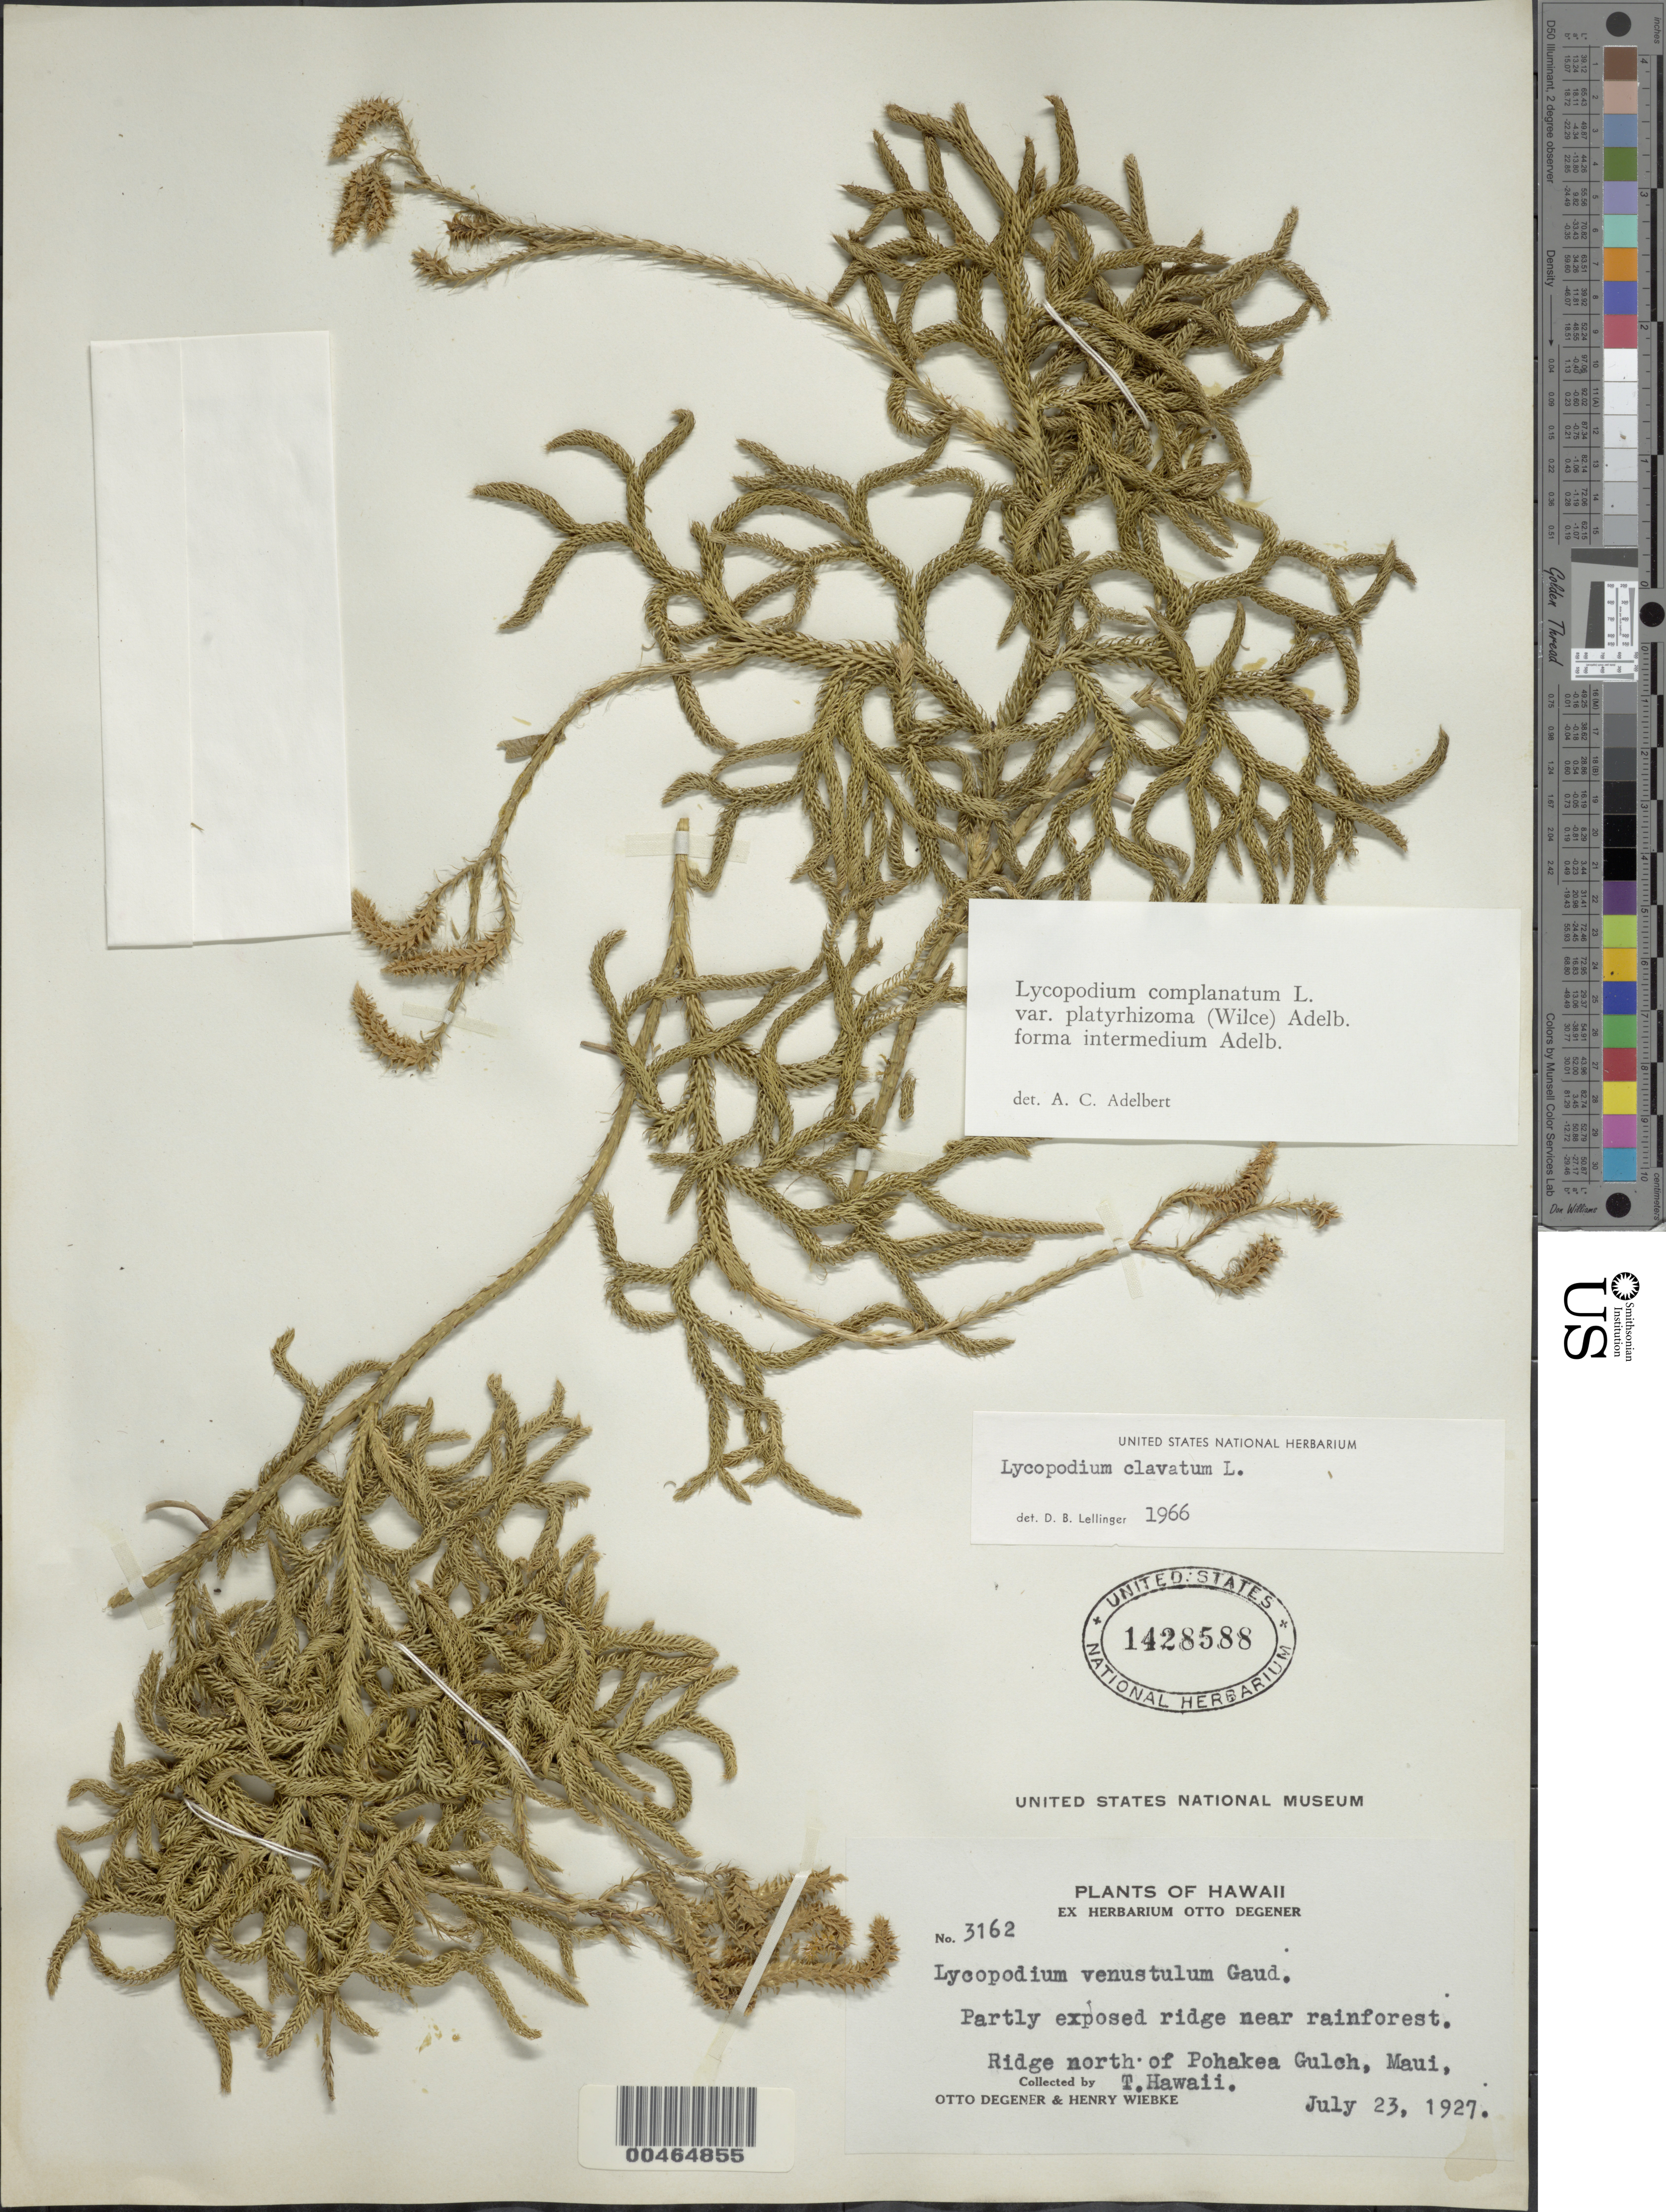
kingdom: Plantae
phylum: Tracheophyta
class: Lycopodiopsida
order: Lycopodiales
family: Lycopodiaceae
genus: Lycopodium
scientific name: Lycopodium clavatum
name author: L.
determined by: Lellinger, David B., (BOT), Smithsonian Institution - National Museum of Natural History (UNITED STATES)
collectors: O. Degener & H. Wiebke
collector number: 3162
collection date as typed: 23 Jul 1927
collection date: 1927-07-23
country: United States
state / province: Hawaii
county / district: Maui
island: Maui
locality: Ridge N of Pohakea Gulch, Maui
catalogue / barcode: US 142588